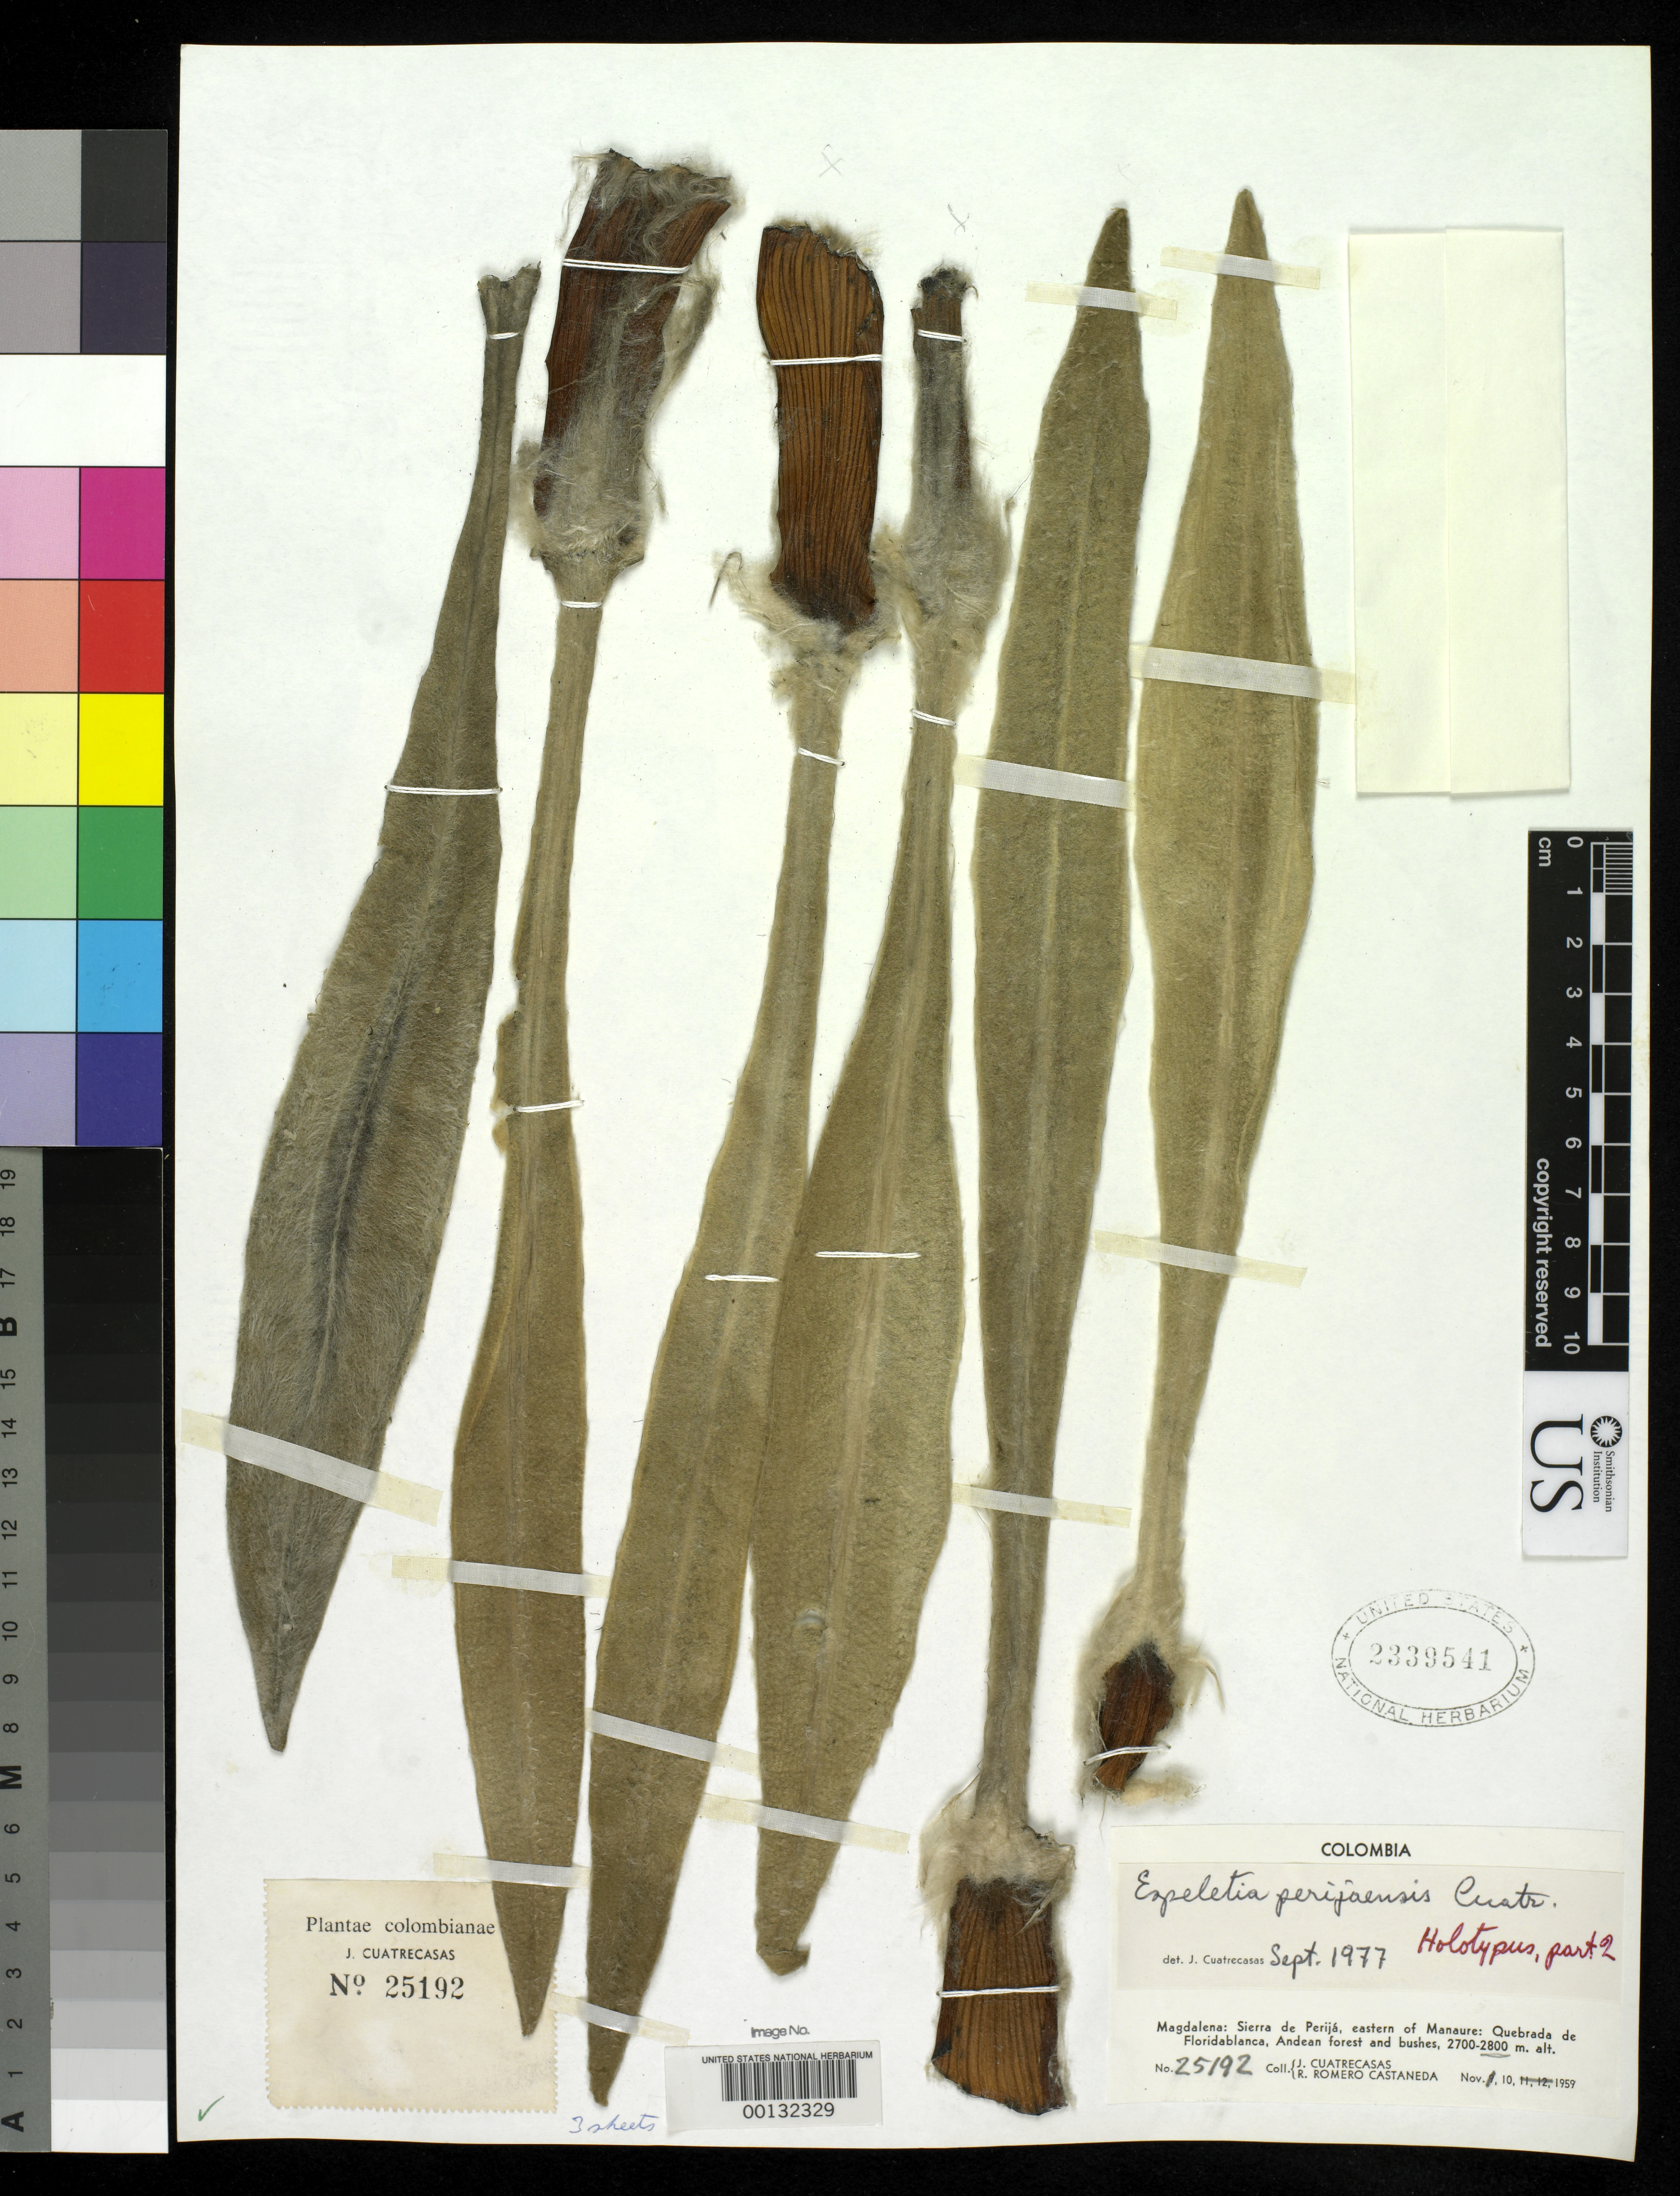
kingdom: Plantae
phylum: Tracheophyta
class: Magnoliopsida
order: Asterales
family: Asteraceae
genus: Espeletia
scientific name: Espeletia perijaensis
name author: Cuatrec.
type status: Holotype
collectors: J. Cuatrecasas & R. Romero Castañeda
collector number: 25192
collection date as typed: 10 Nov 1959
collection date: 1959-11-10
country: Colombia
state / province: Magdalena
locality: Sierra de Perija, Quebrada de Florida Blanca.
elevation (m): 2800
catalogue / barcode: US 2339541